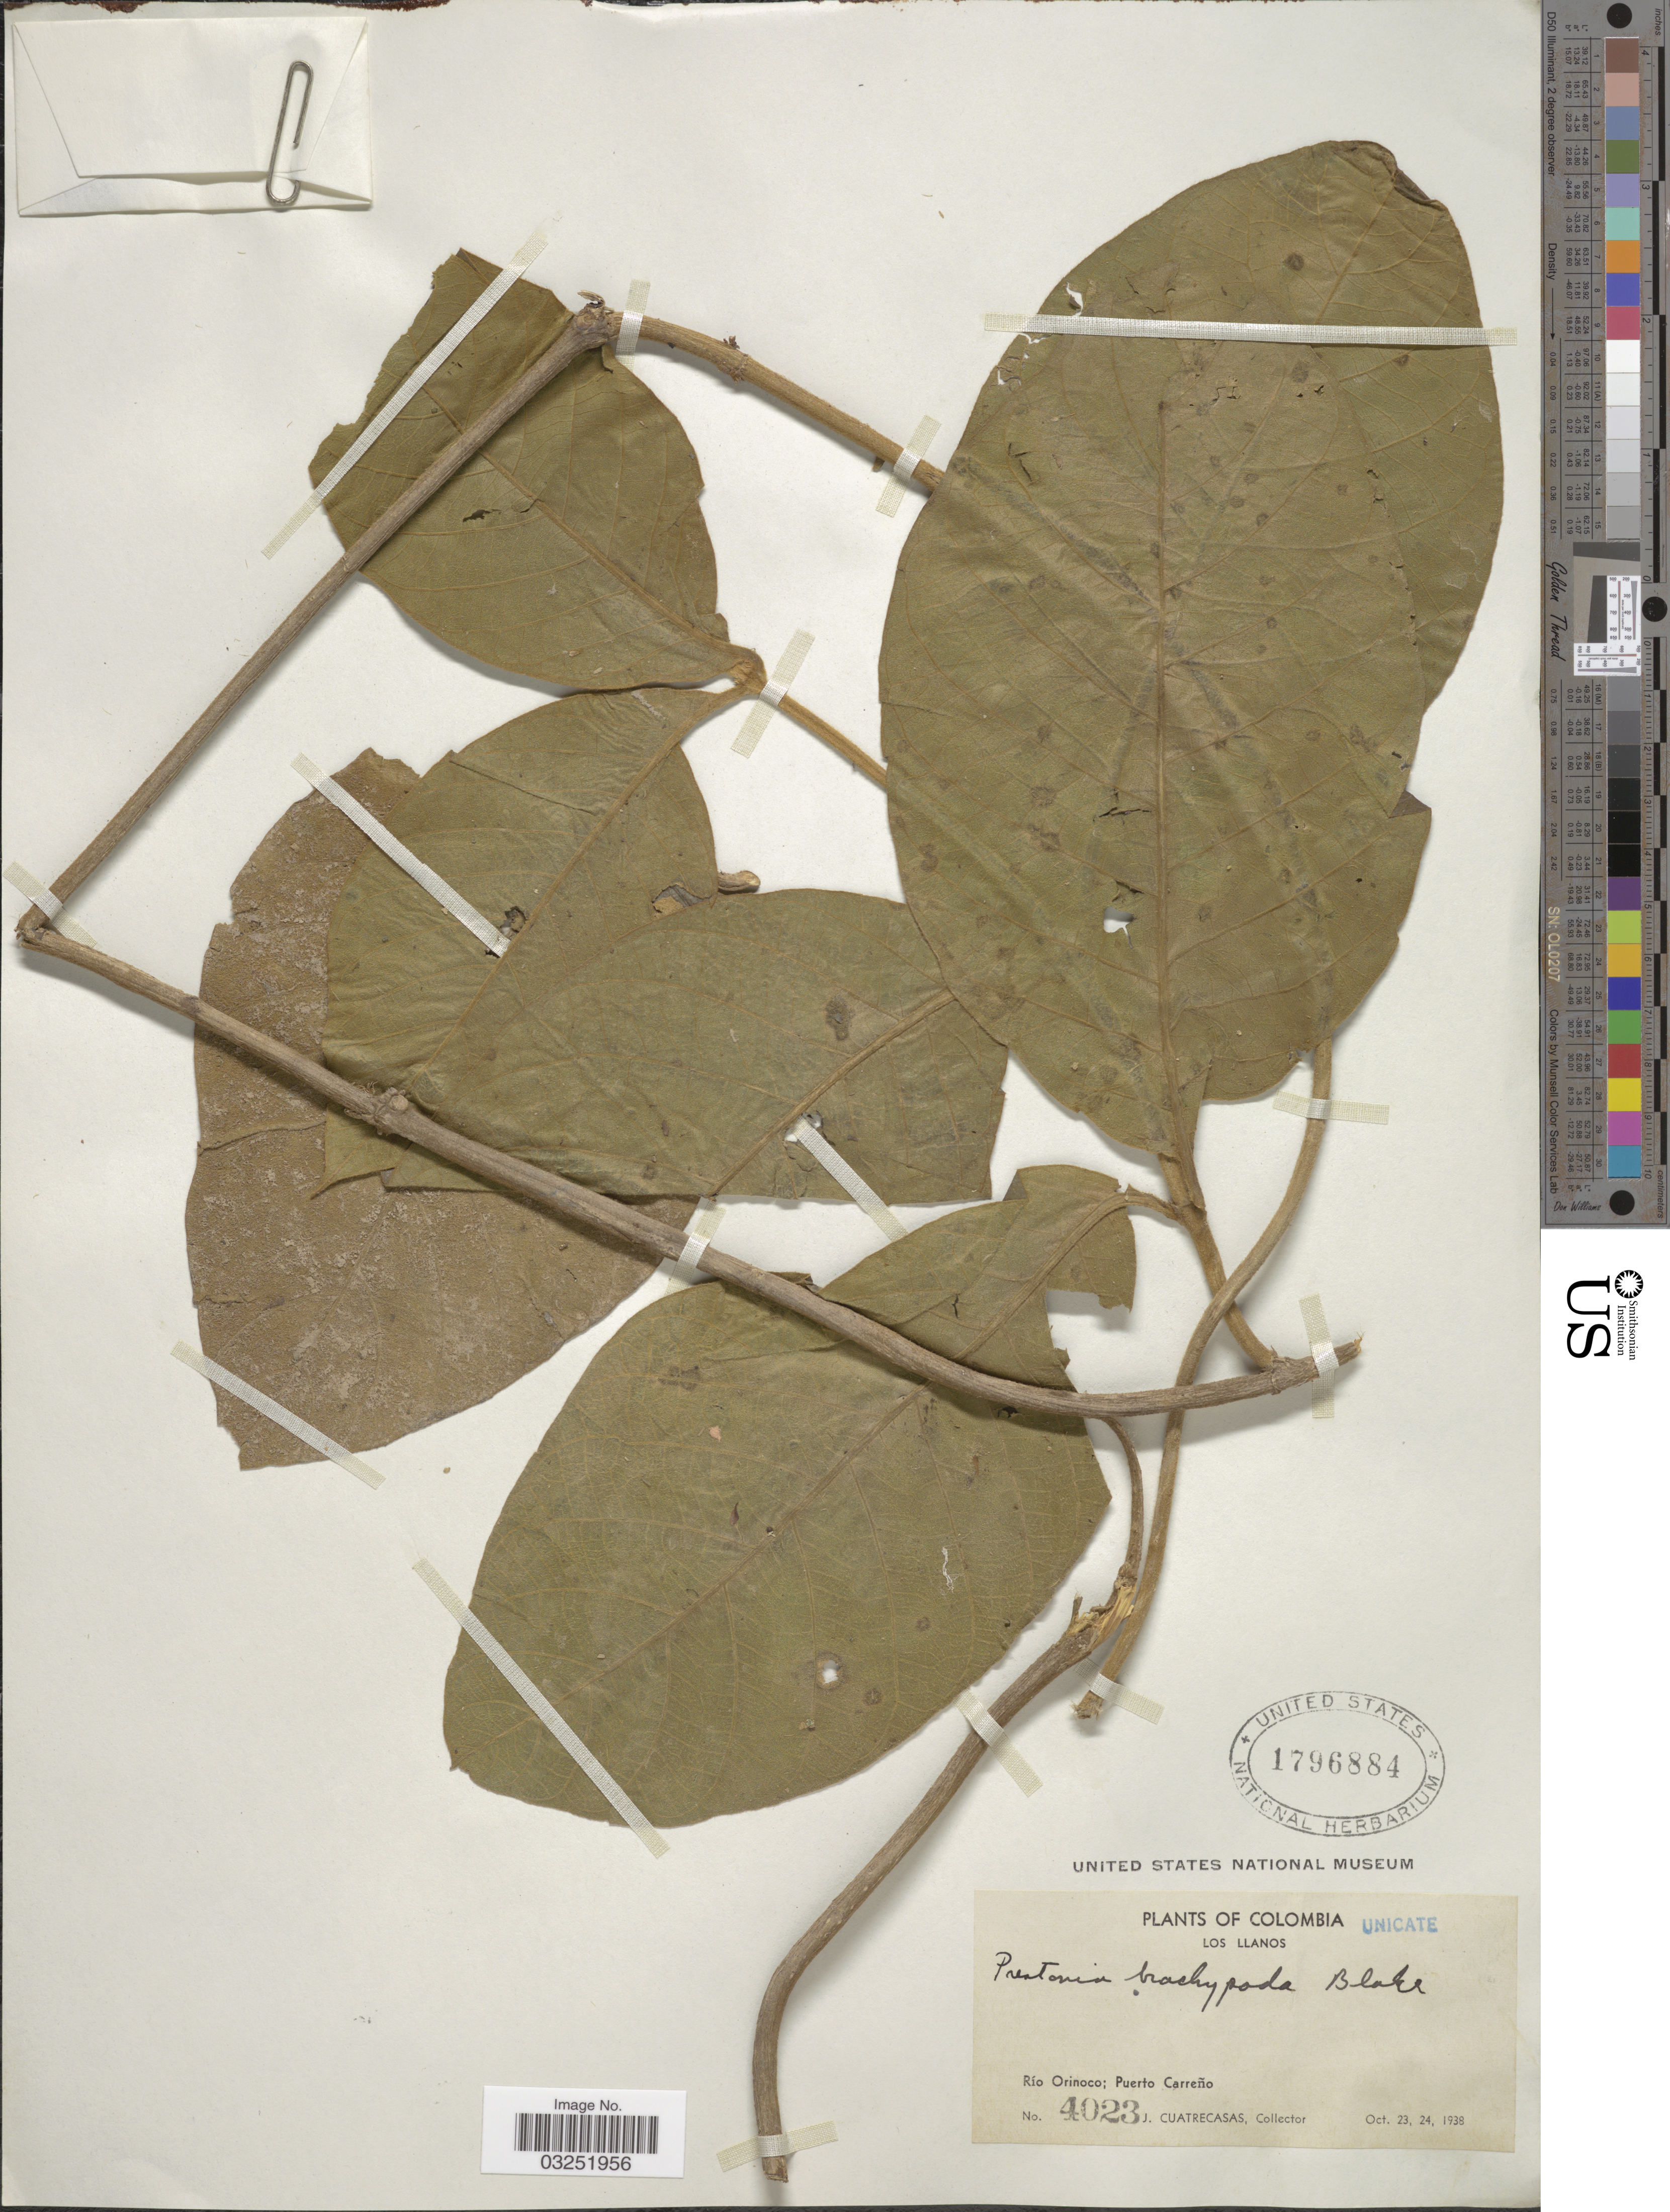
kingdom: Plantae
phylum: Tracheophyta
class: Magnoliopsida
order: Gentianales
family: Apocynaceae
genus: Prestonia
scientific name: Prestonia brachypoda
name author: S.F. Blake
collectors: J. Cuatrecasas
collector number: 4023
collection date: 1938-10-23/1938-10-24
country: Colombia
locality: Los Llanos, Río Orinoco; Puerto Carreño.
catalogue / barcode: US 1796884